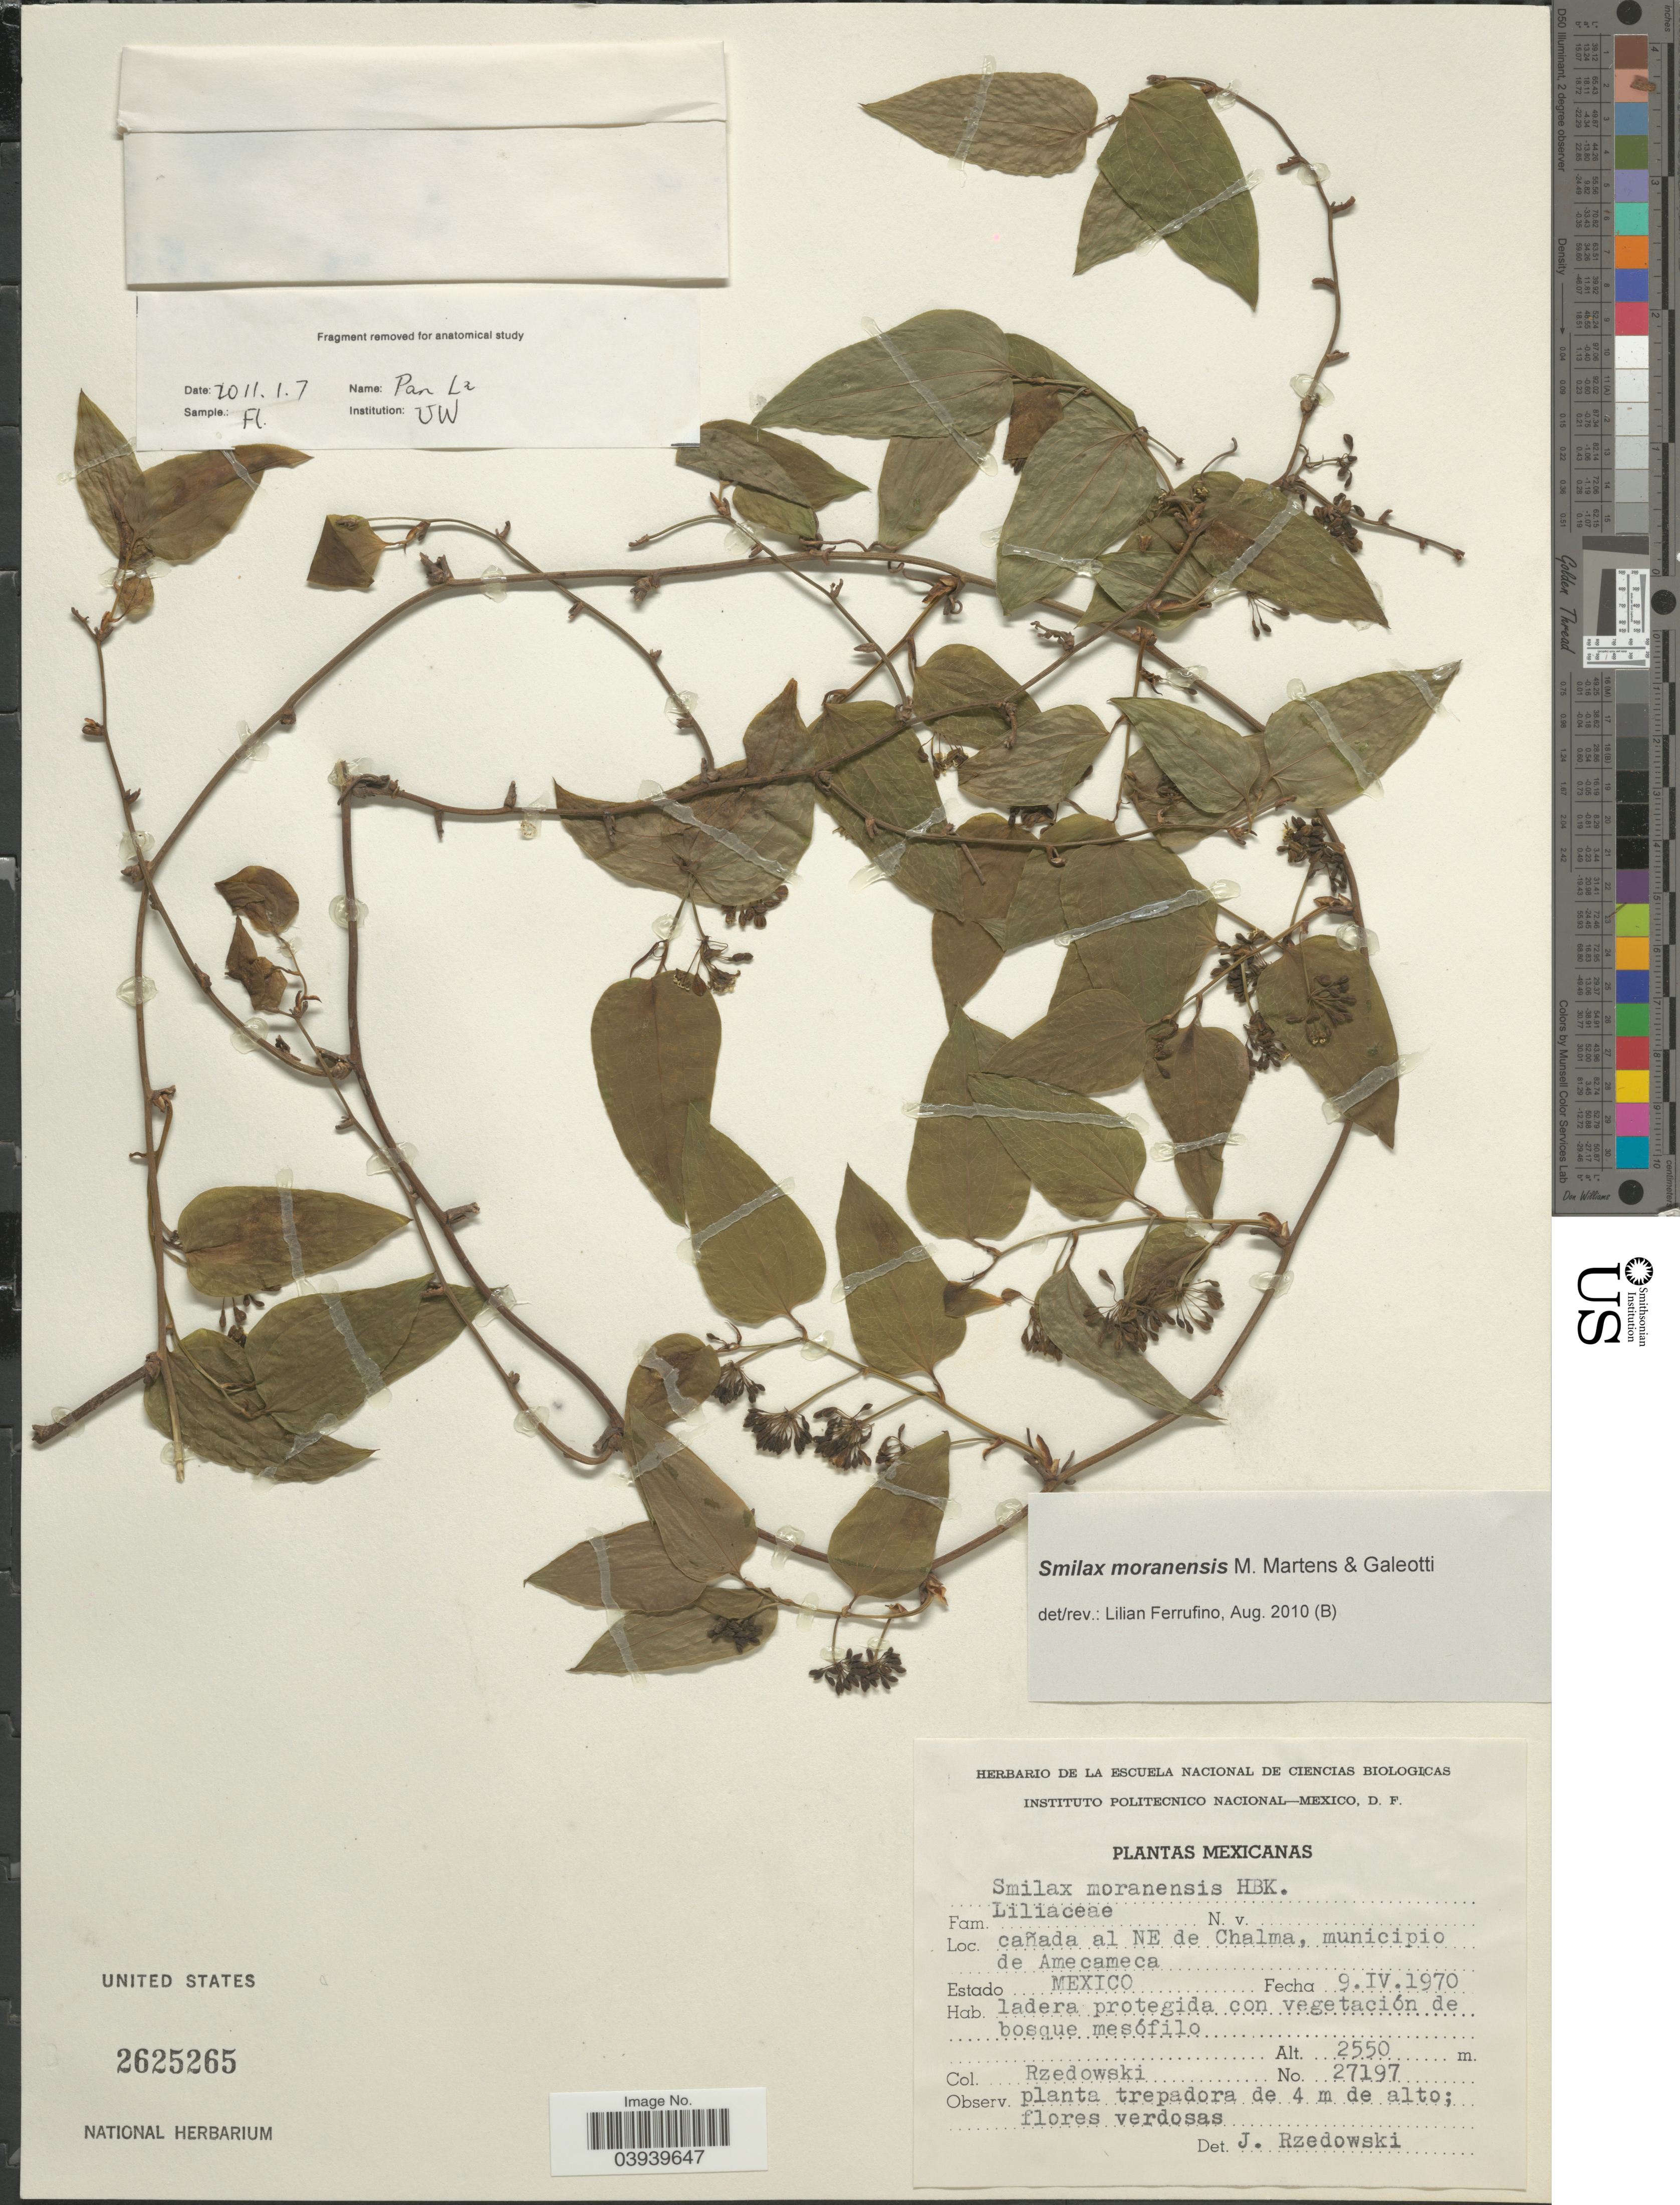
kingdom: Plantae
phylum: Tracheophyta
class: Liliopsida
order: Liliales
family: Smilacaceae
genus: Smilax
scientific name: Smilax moranensis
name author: M. Martens & Galeotti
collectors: Rzedowski, --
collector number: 27197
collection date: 1970-04-09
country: Mexico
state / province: México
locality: Cañada al NE de Chalma, municipio de Amecameca.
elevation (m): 2550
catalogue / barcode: US 2625265